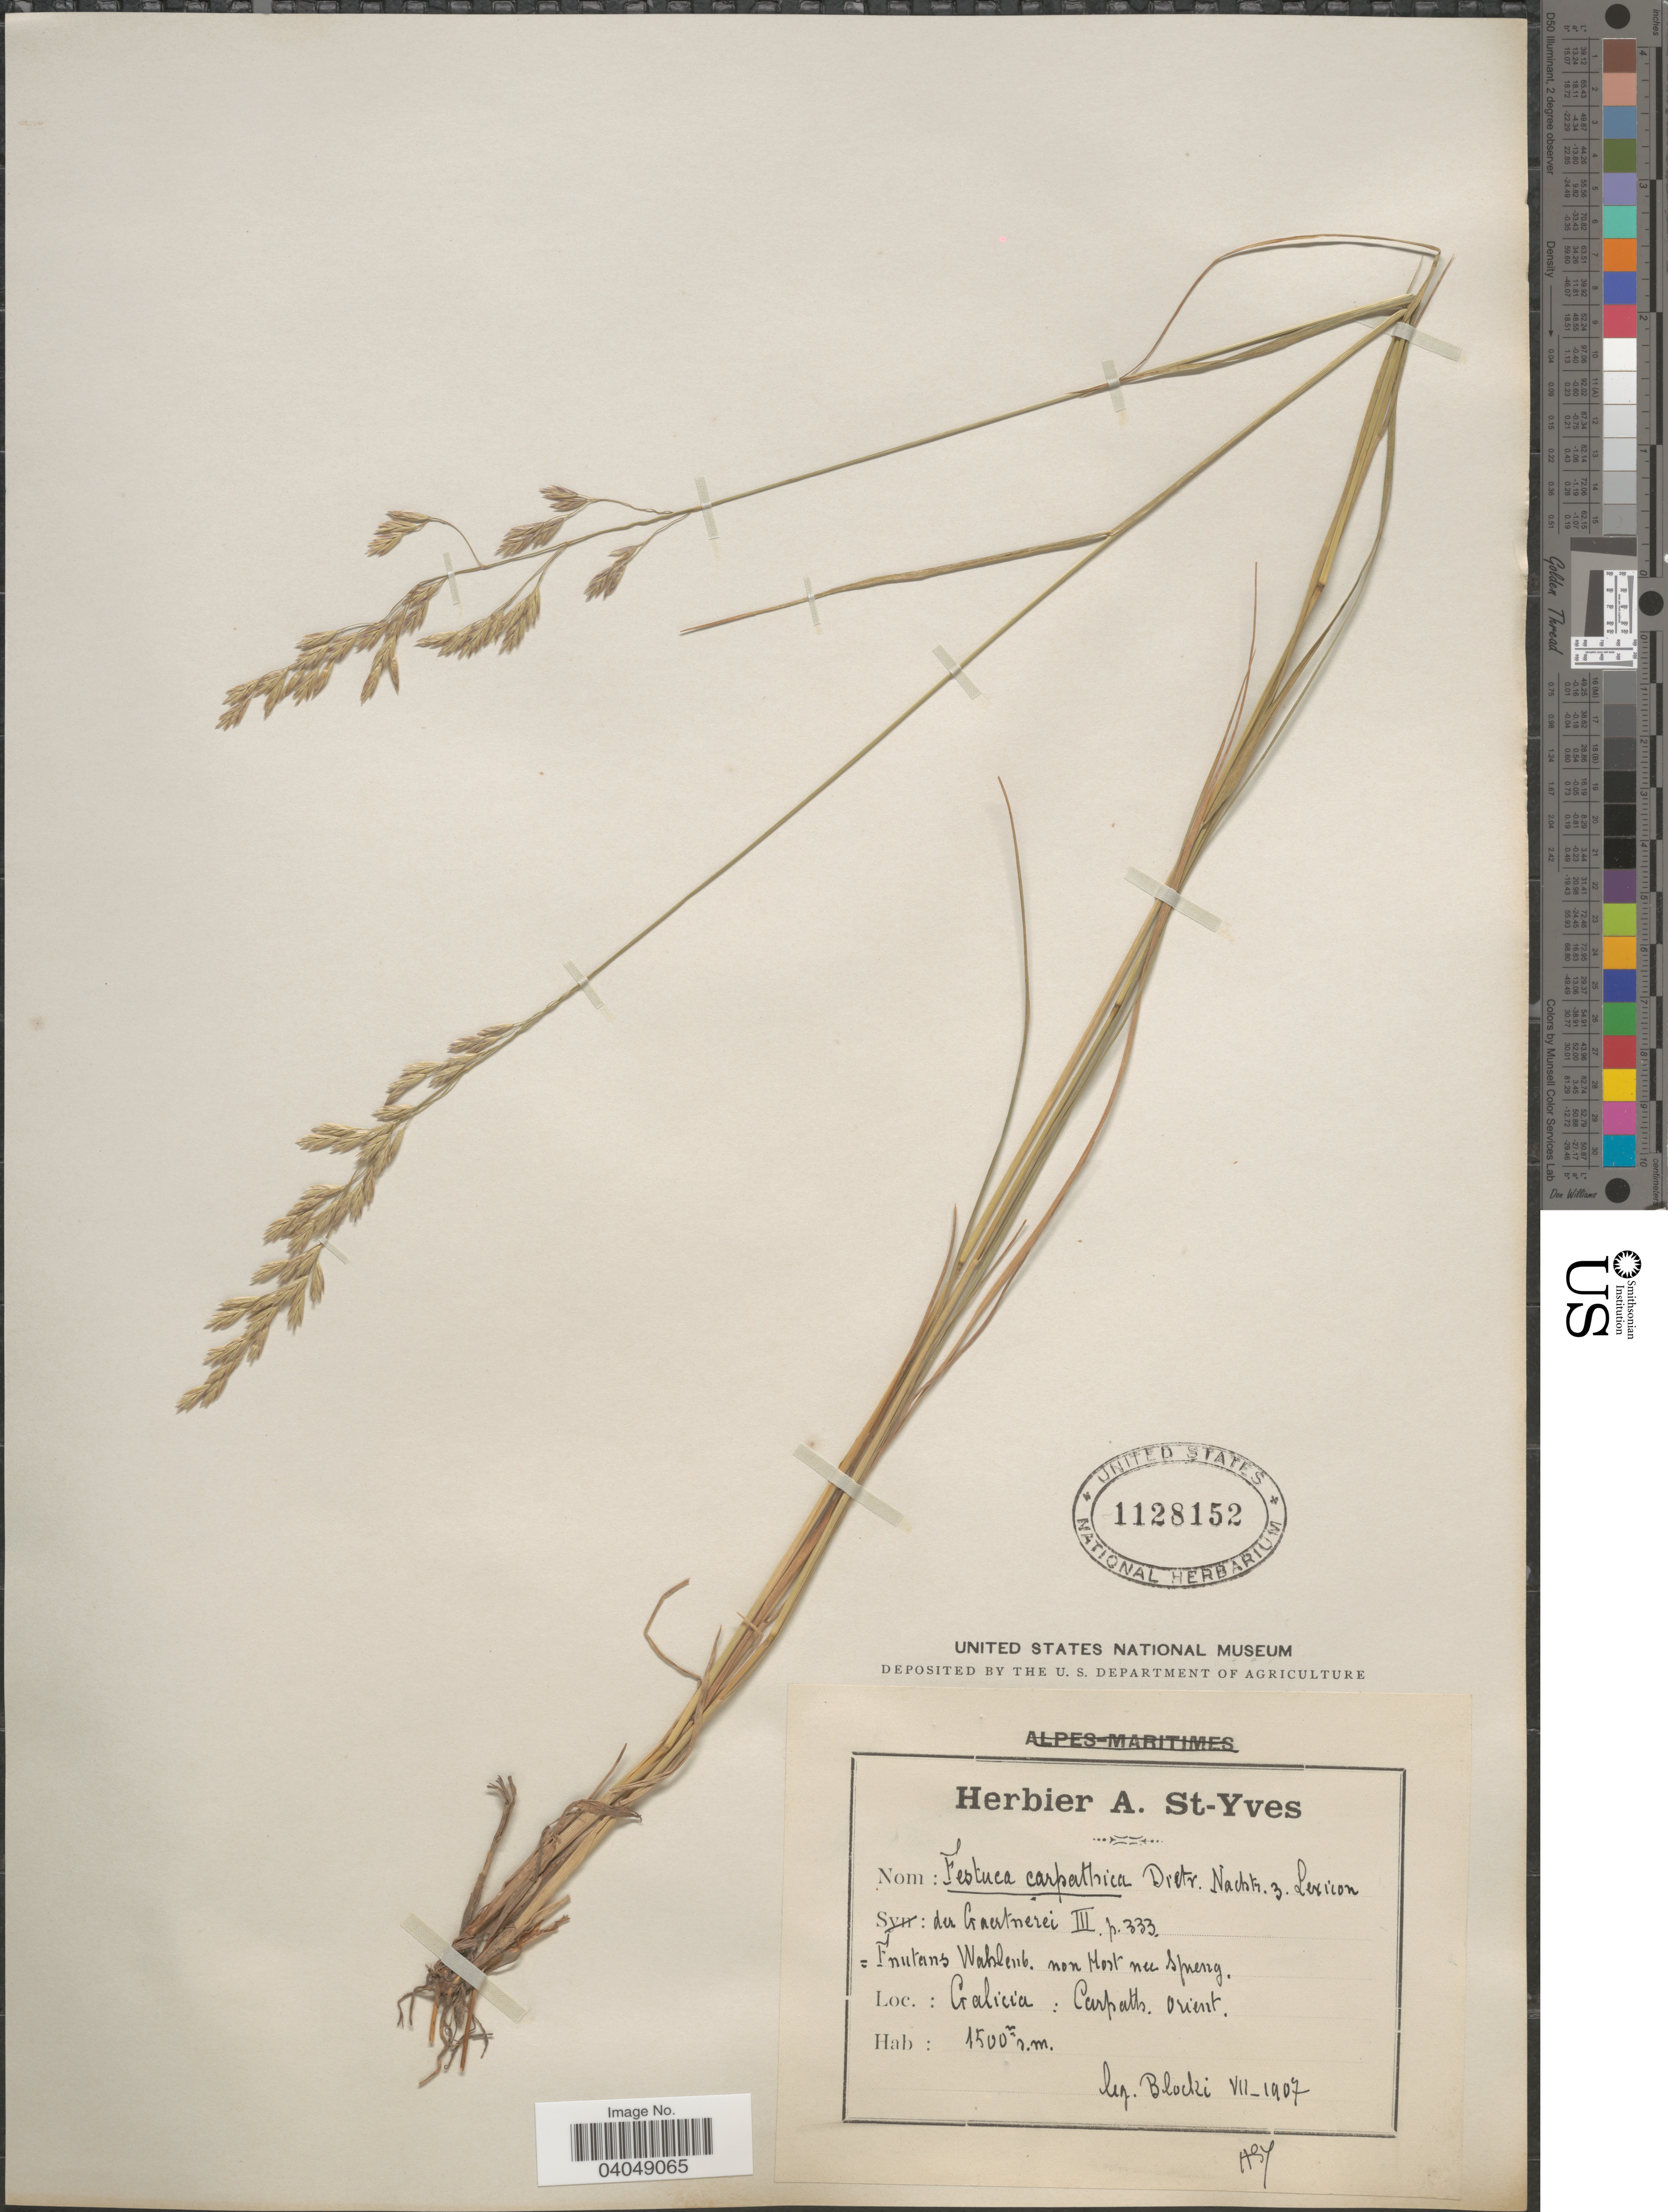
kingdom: Plantae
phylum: Tracheophyta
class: Liliopsida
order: Poales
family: Poaceae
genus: Festuca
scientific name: Festuca carpatica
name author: F. Dietr.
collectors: Blocki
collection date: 1907-07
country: Spain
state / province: Galicia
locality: Carpatts. orient.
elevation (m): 1500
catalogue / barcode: US 1128152